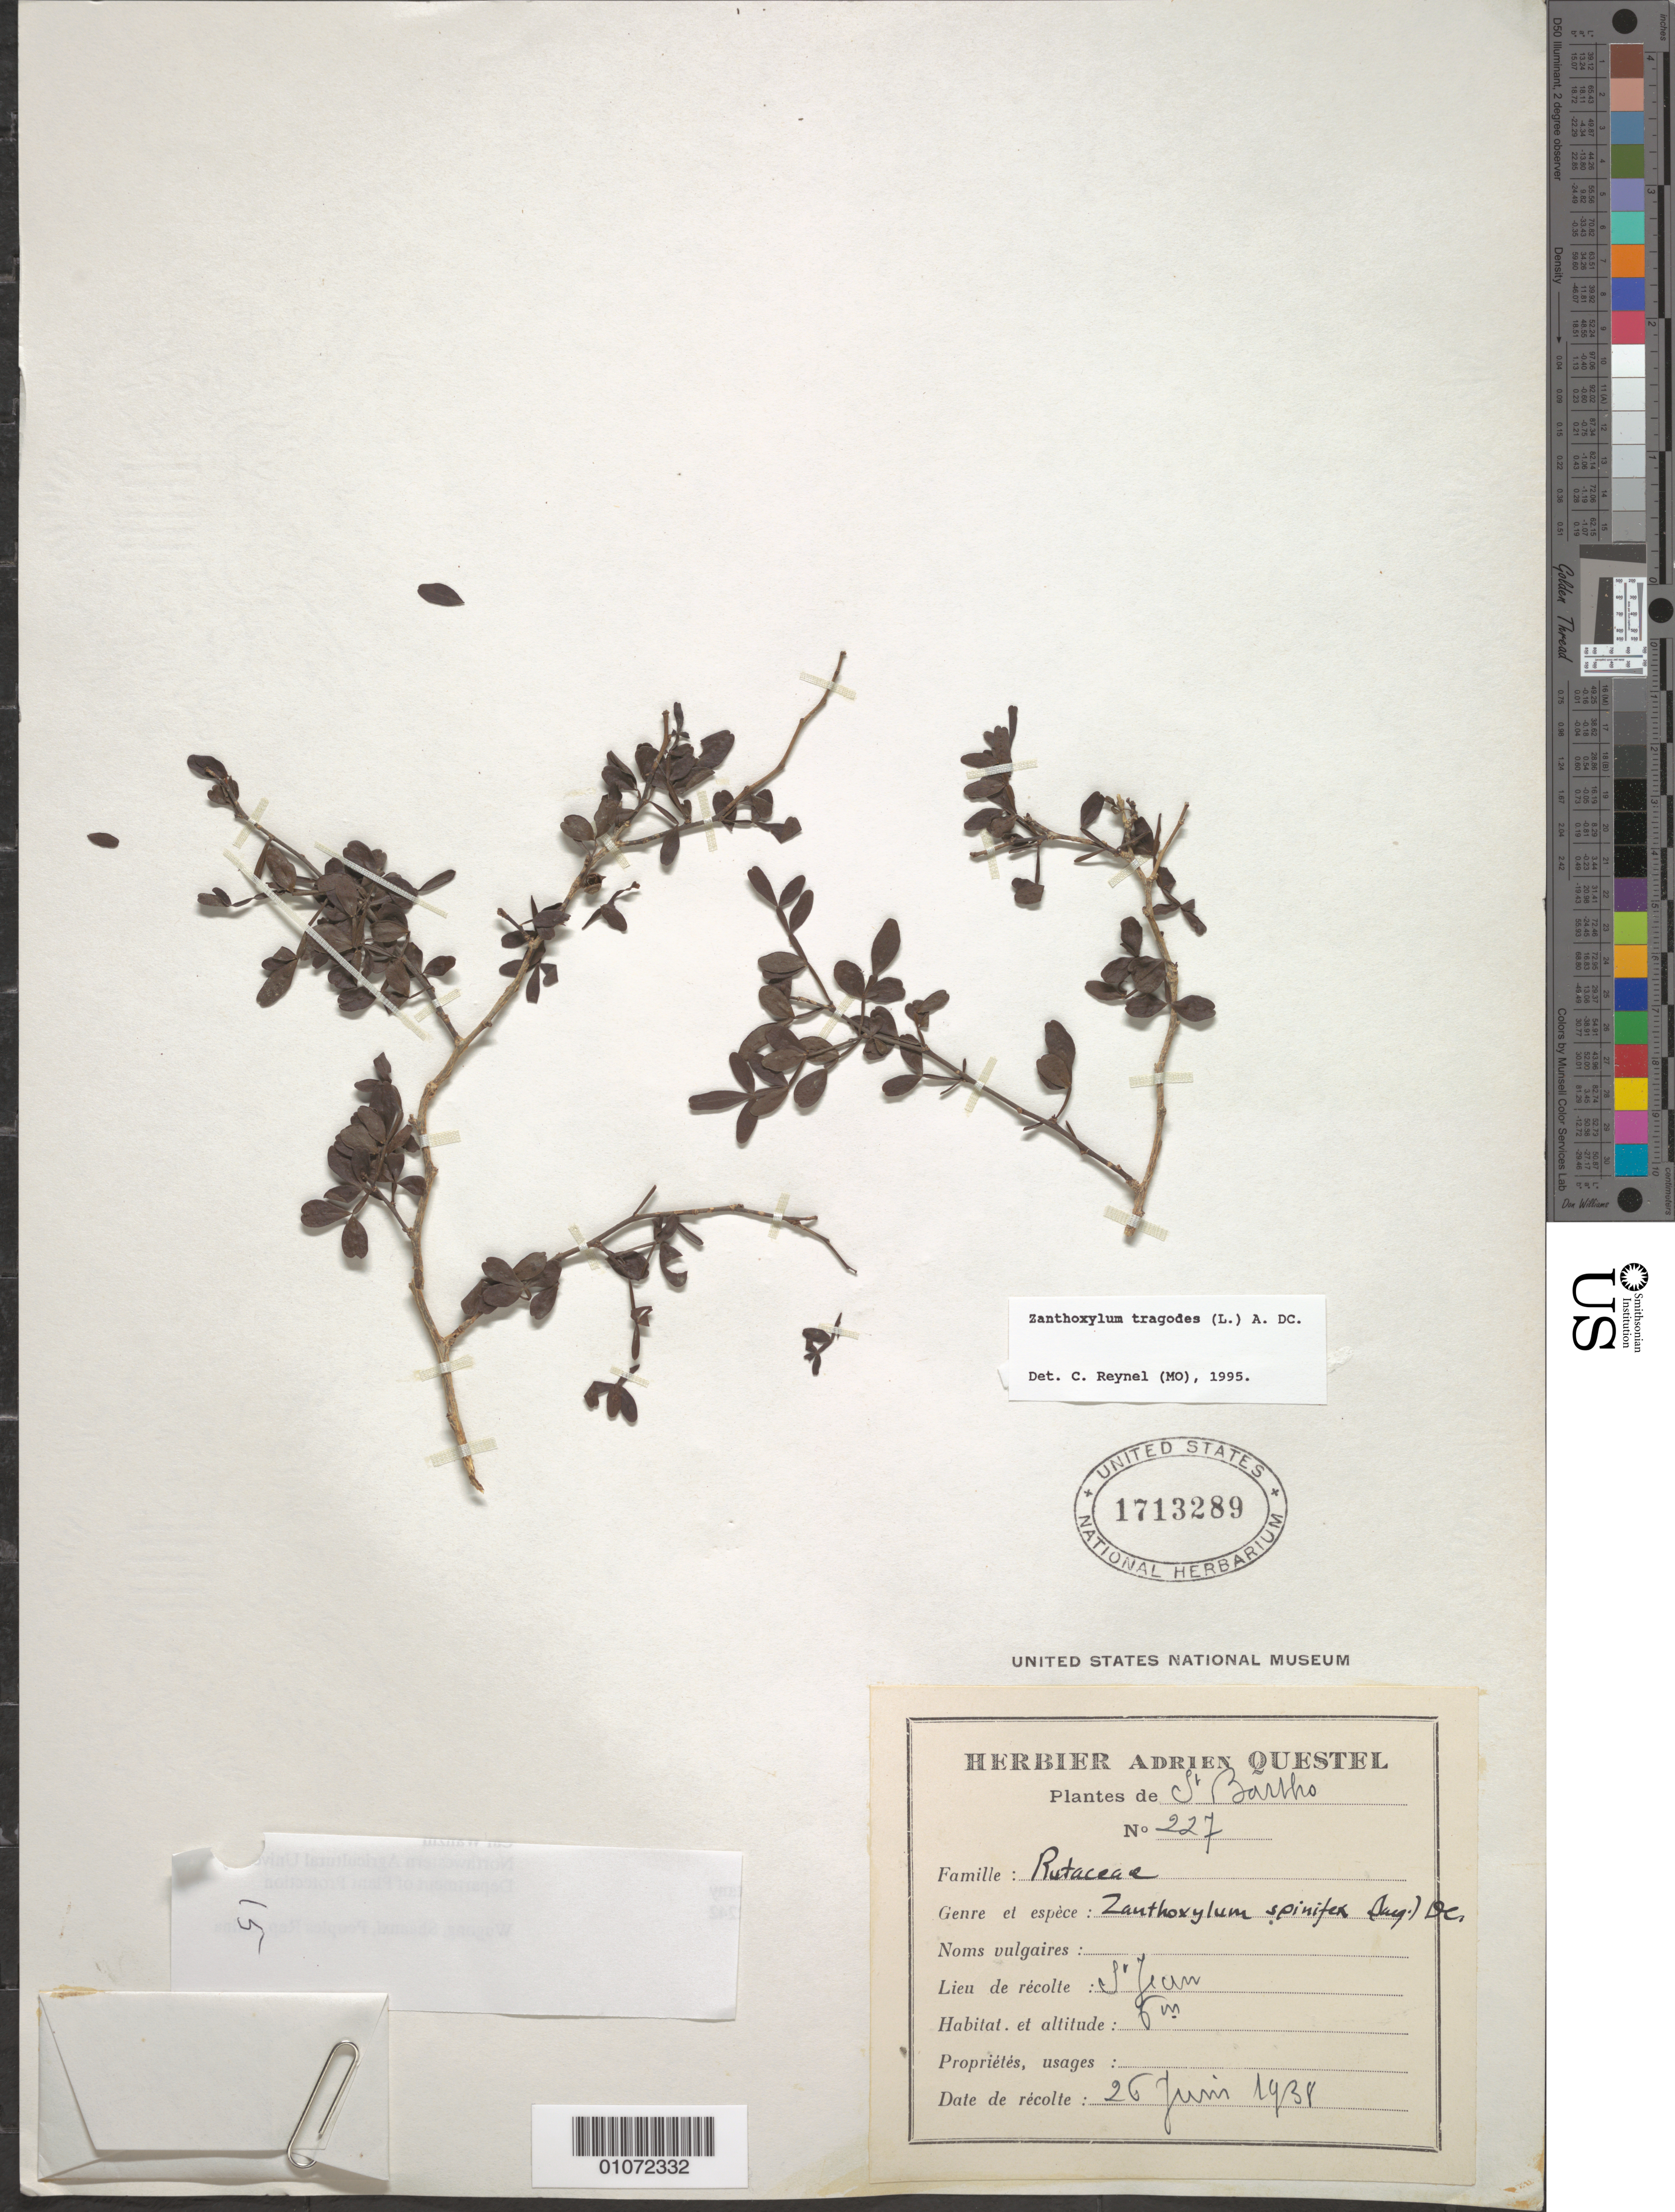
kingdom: Plantae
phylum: Tracheophyta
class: Magnoliopsida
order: Sapindales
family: Rutaceae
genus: Zanthoxylum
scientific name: Zanthoxylum tragodes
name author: (L.) DC.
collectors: A. Questel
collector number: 227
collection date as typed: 26 Jun 1938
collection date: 1938-06-26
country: Saint Barthélemy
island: St. Barthélemy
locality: Saint Leon Street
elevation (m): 6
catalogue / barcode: US 1713289